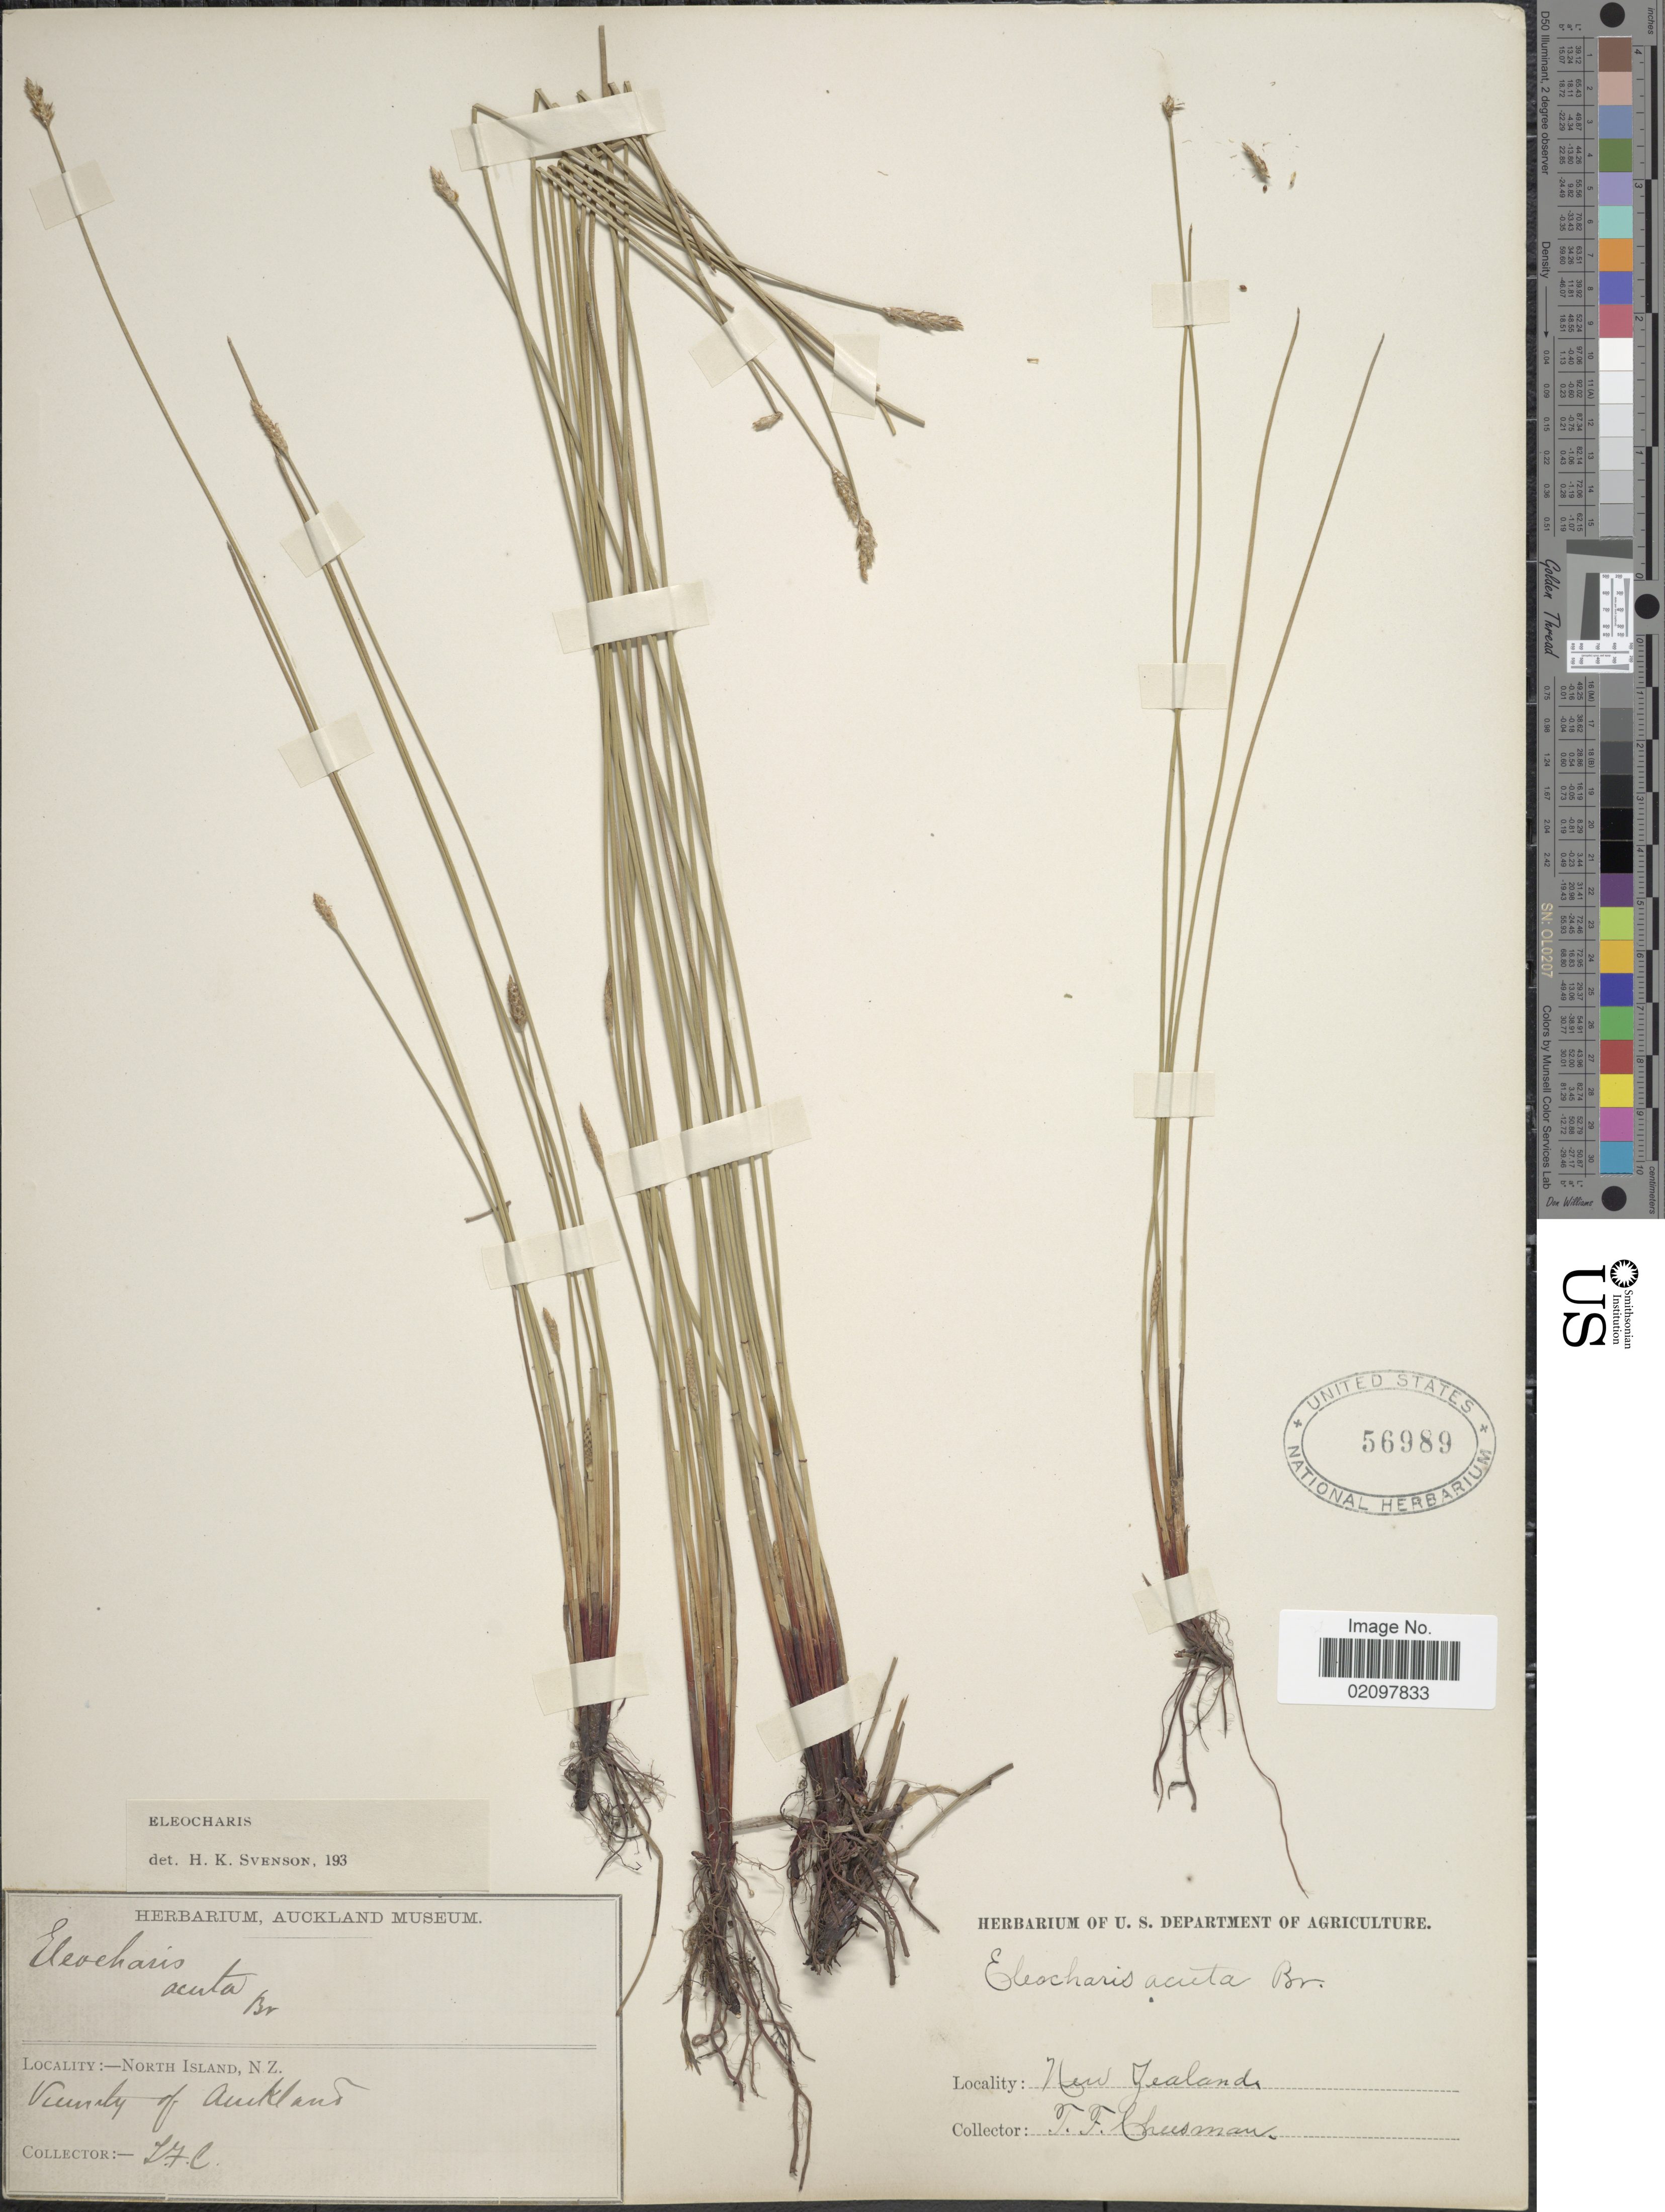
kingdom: Plantae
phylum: Tracheophyta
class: Liliopsida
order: Poales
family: Cyperaceae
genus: Eleocharis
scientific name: Eleocharis acuta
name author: R. Br.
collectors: T. F. Cheeseman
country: New Zealand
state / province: Auckland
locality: Northern Island, N.Z. Vicinity of Auckland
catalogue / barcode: US 56989